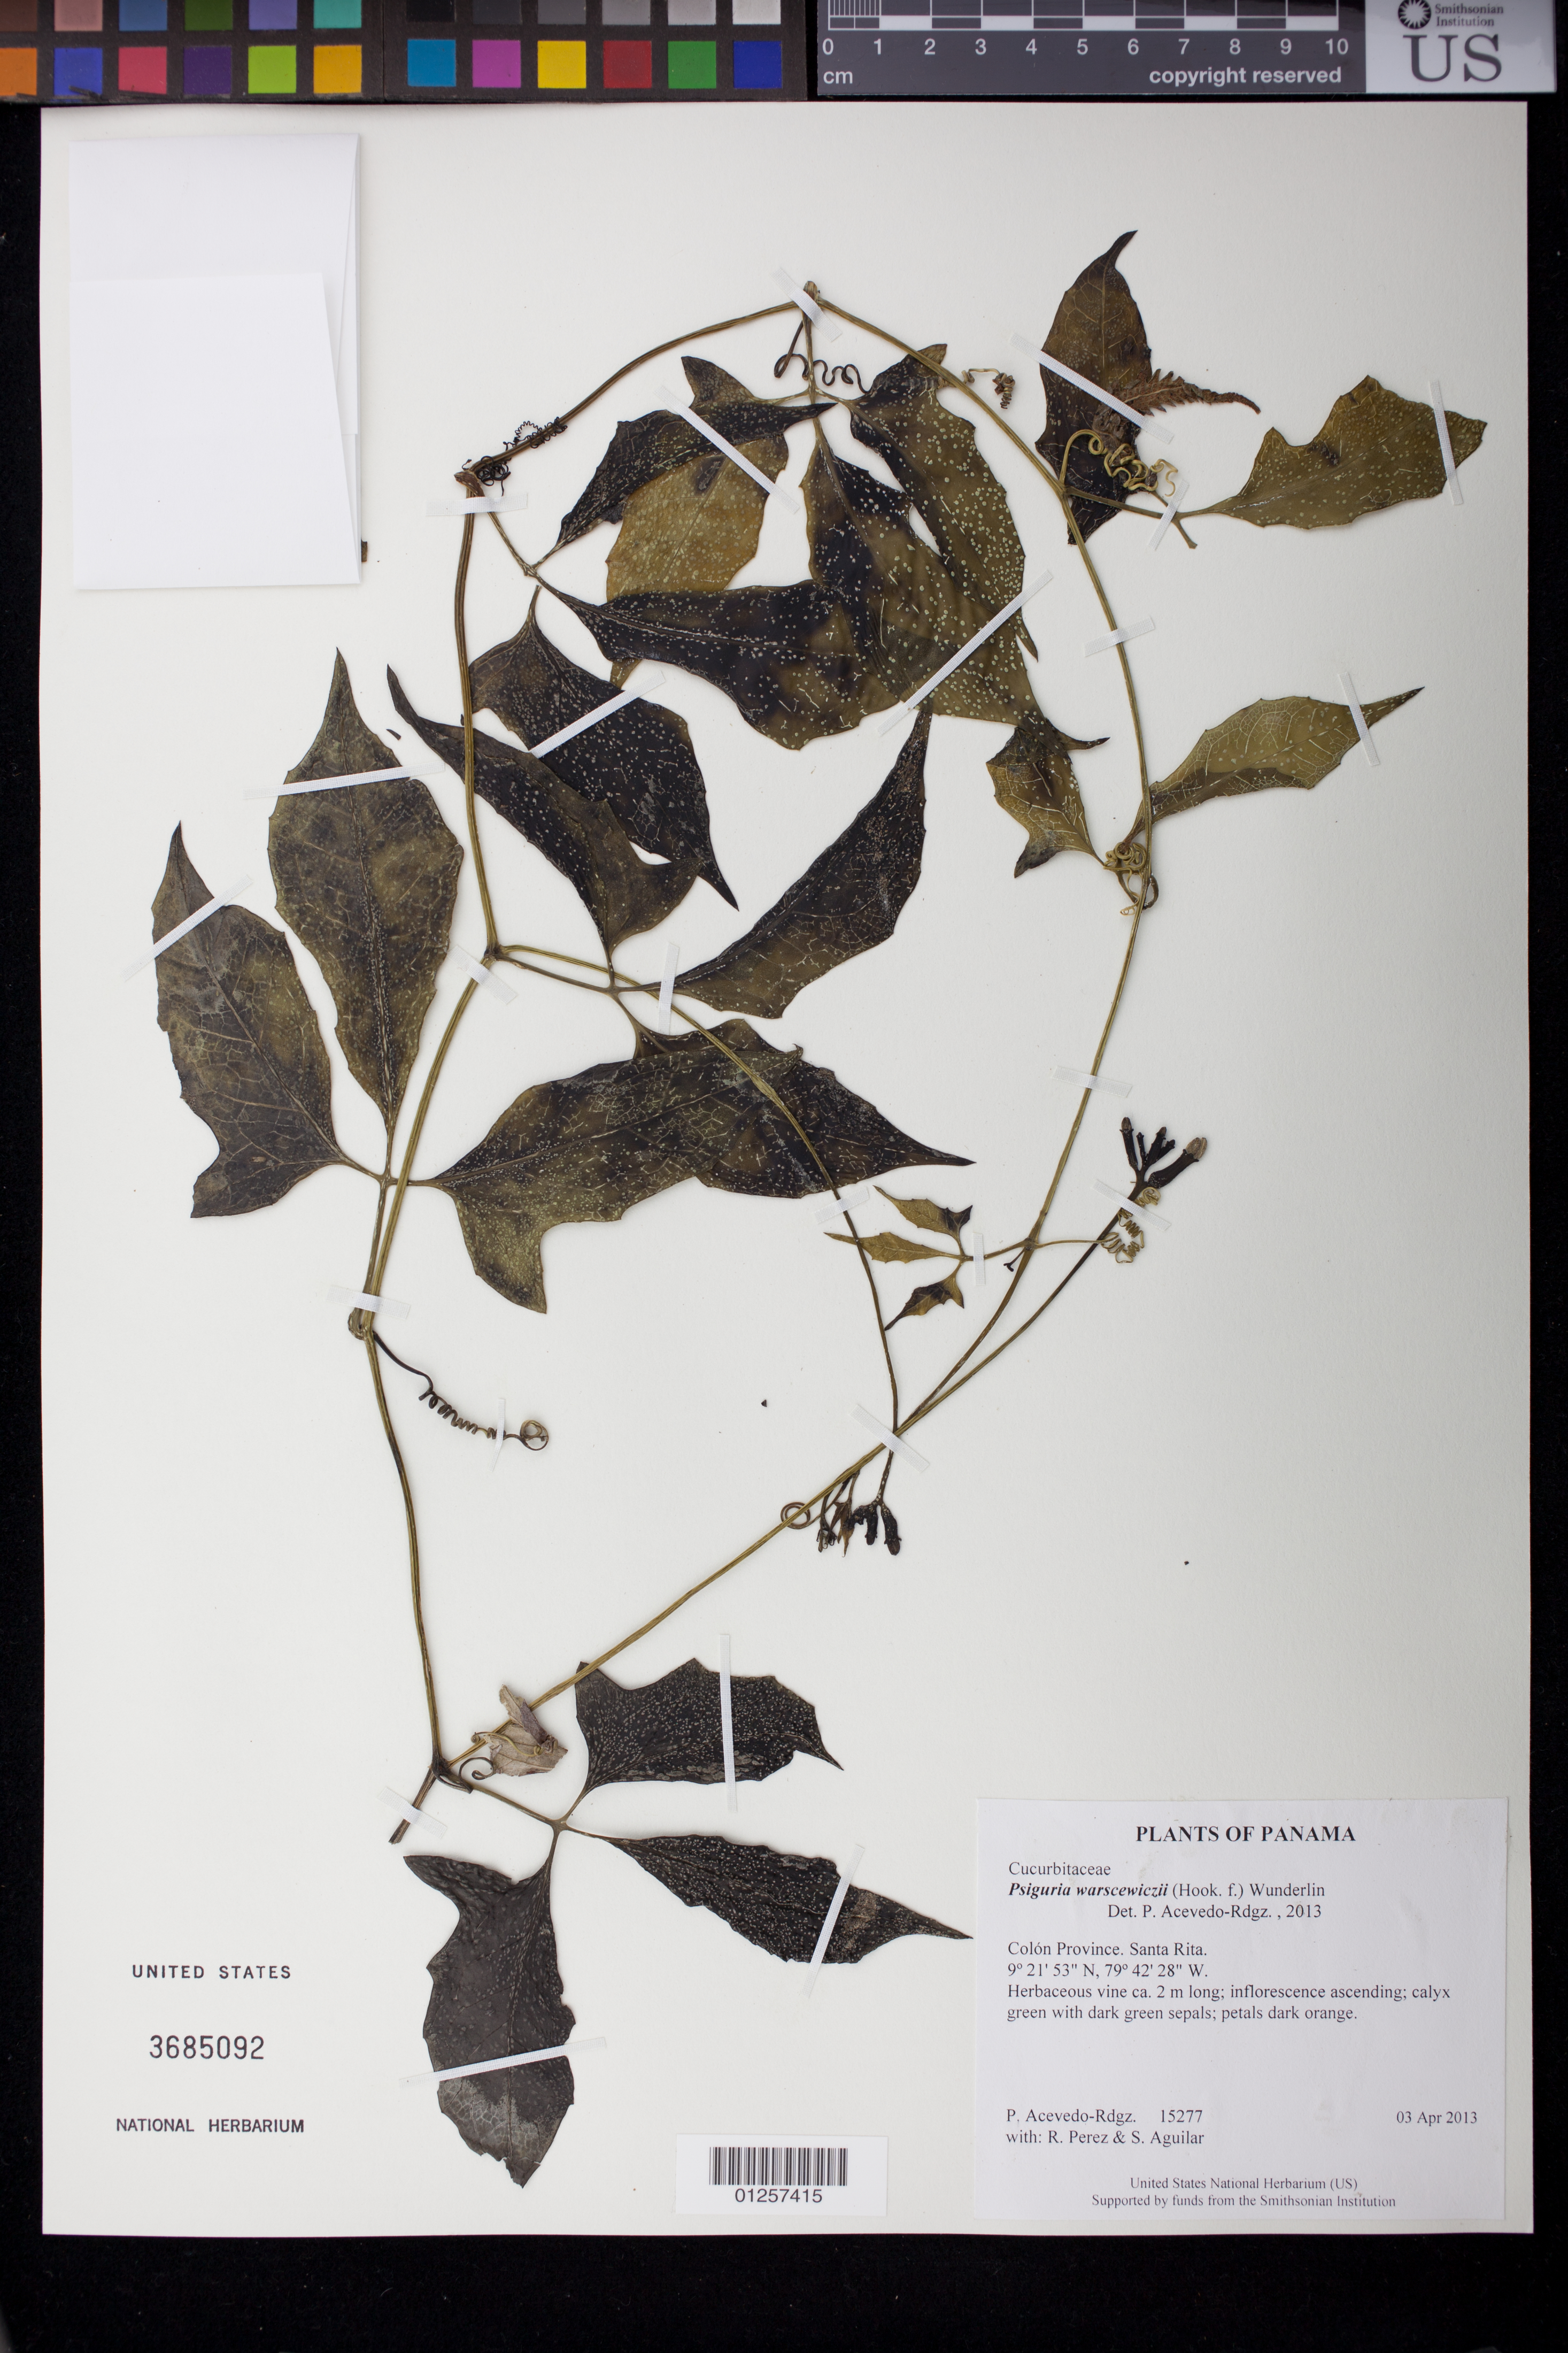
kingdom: Plantae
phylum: Tracheophyta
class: Magnoliopsida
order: Cucurbitales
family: Cucurbitaceae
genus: Psiguria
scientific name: Psiguria warscewiczii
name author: (Hook. f.) Wunderlin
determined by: Acevedo-Rodríguez, P., (BOT), Smithsonian Institution - National Museum of Natural History (UNITED STATES)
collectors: P. Acevedo-Rodr., R. Perez & S. Aguilar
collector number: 15277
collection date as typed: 03 Apr 2013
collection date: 2013-04-03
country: Panama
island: Colón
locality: Santa Rita.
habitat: Remnant moist forest, growing by roadside.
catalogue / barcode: US 3685092